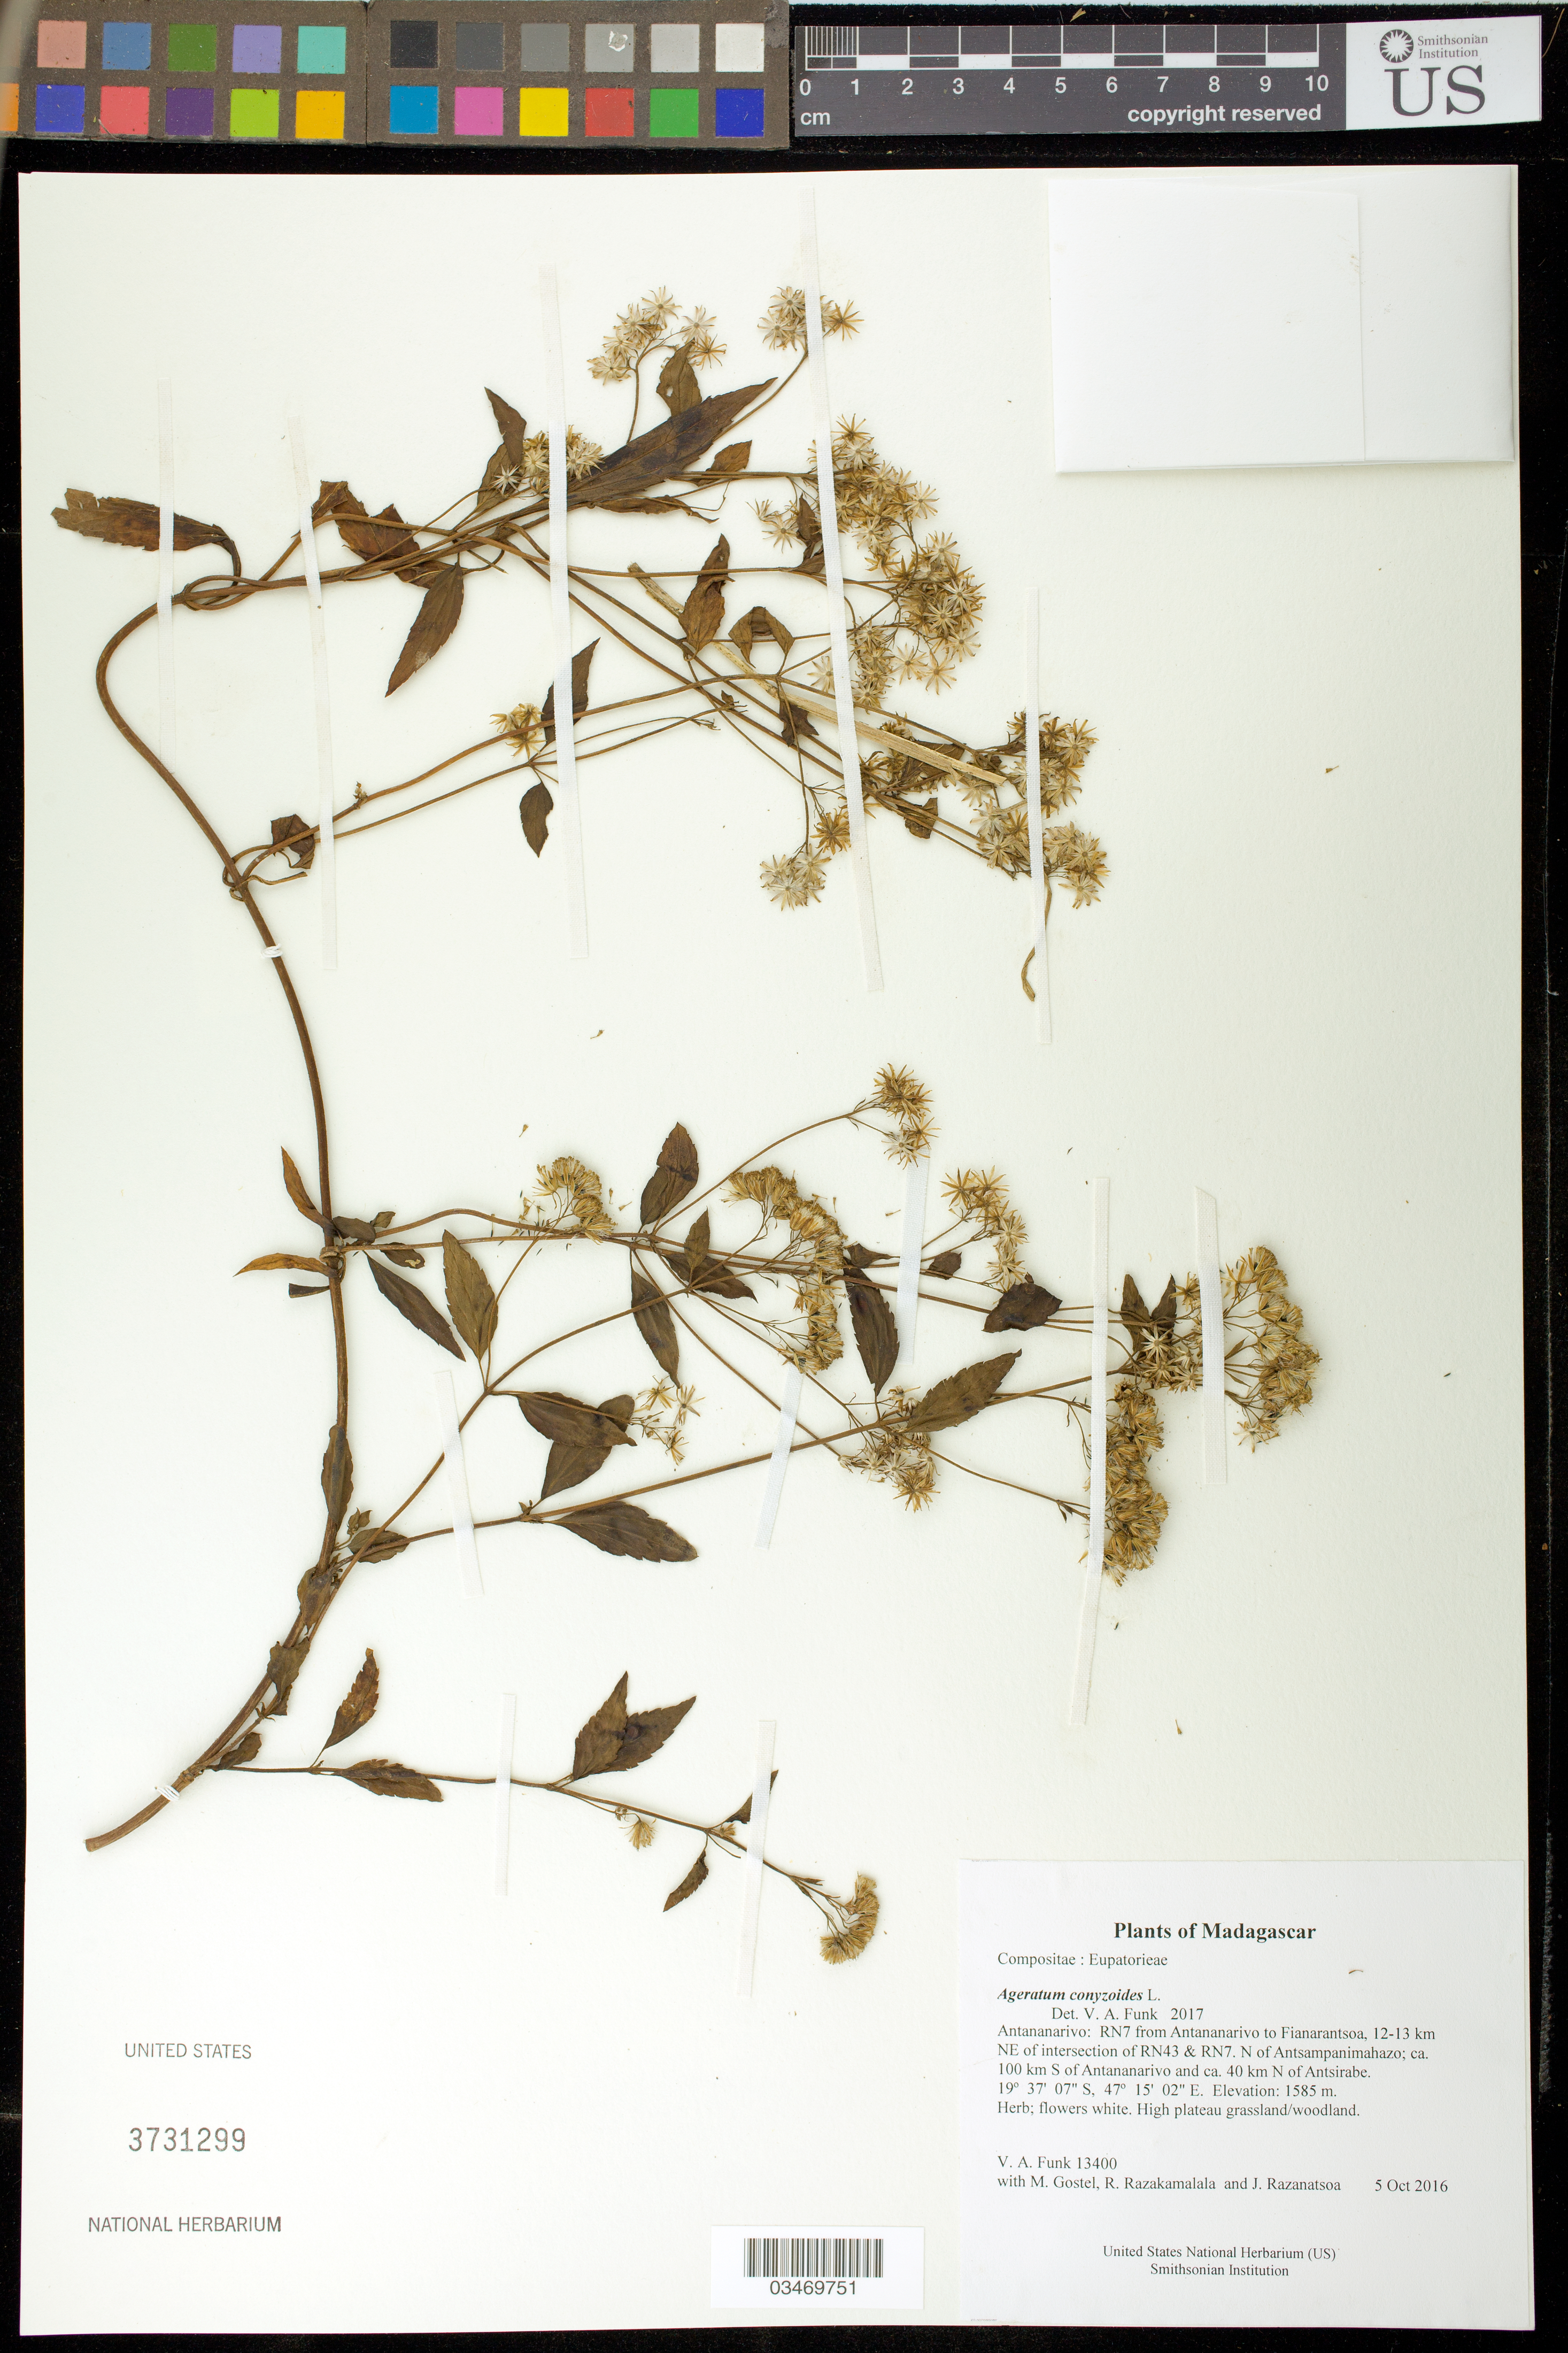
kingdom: Plantae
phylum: Tracheophyta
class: Magnoliopsida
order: Asterales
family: Asteraceae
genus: Ageratum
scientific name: Ageratum conyzoides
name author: L.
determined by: Funk, Vicki A., (BOT), Smithsonian Institution - National Museum of Natural History (UNITED STATES)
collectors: M. R. Gostel, R. Razakamalala & J. Razanatsoa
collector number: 13400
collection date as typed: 5 Oct 2016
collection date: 2016-10-05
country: Madagascar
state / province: Vakinankaratra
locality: RN7 from Antananarivo to Fianarantsoa, 12-13 km NE of intersection of RN43 & RN7. N of Antsampanimahazo; ca. 100 km S of Antananarivo and ca. 40 km N of Antsirabe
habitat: High plateau grassland/woodland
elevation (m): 1585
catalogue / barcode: US 3731299